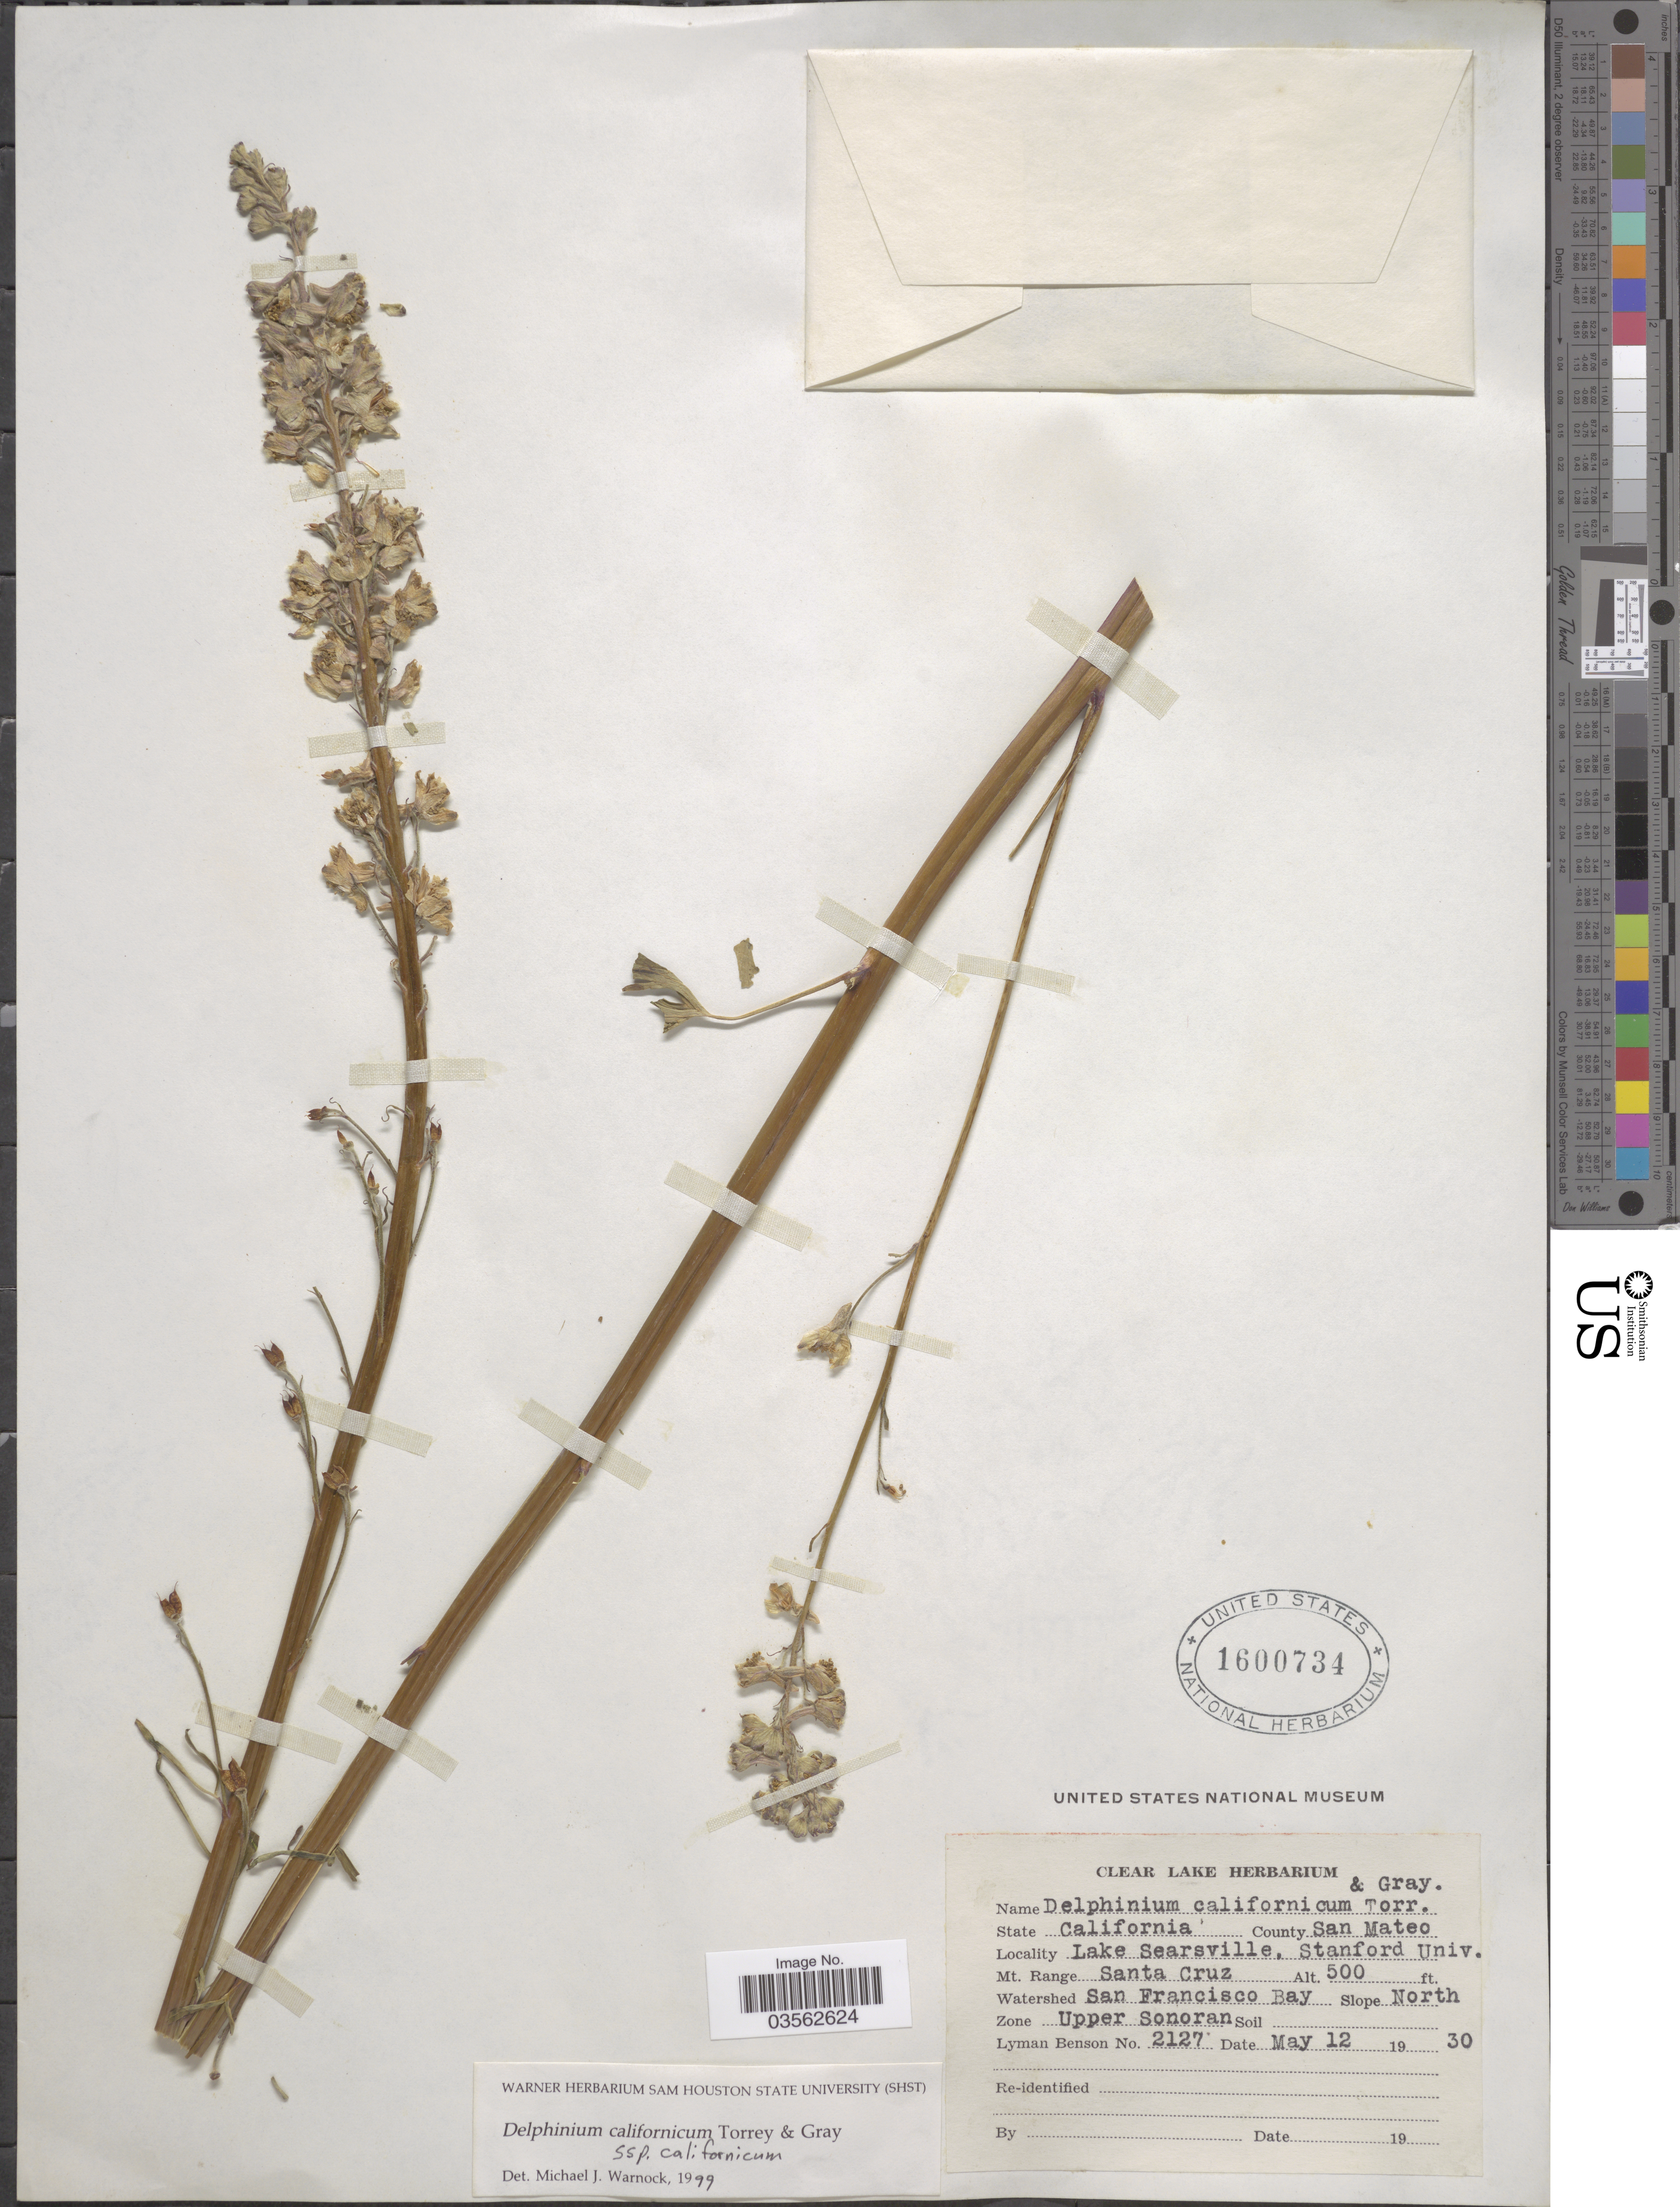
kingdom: Plantae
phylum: Tracheophyta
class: Magnoliopsida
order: Ranunculales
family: Ranunculaceae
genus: Delphinium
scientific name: Delphinium californicum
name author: Torr. & A. Gray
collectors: L. D. Benson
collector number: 2127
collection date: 1930-05-12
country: United States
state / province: California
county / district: San Mateo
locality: County San Mateo. Lake Searsville, Stanford Univ. Mt. Range Santa Cruz. Watershed San Francisco Bay.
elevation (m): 152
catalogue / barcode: US 1600734